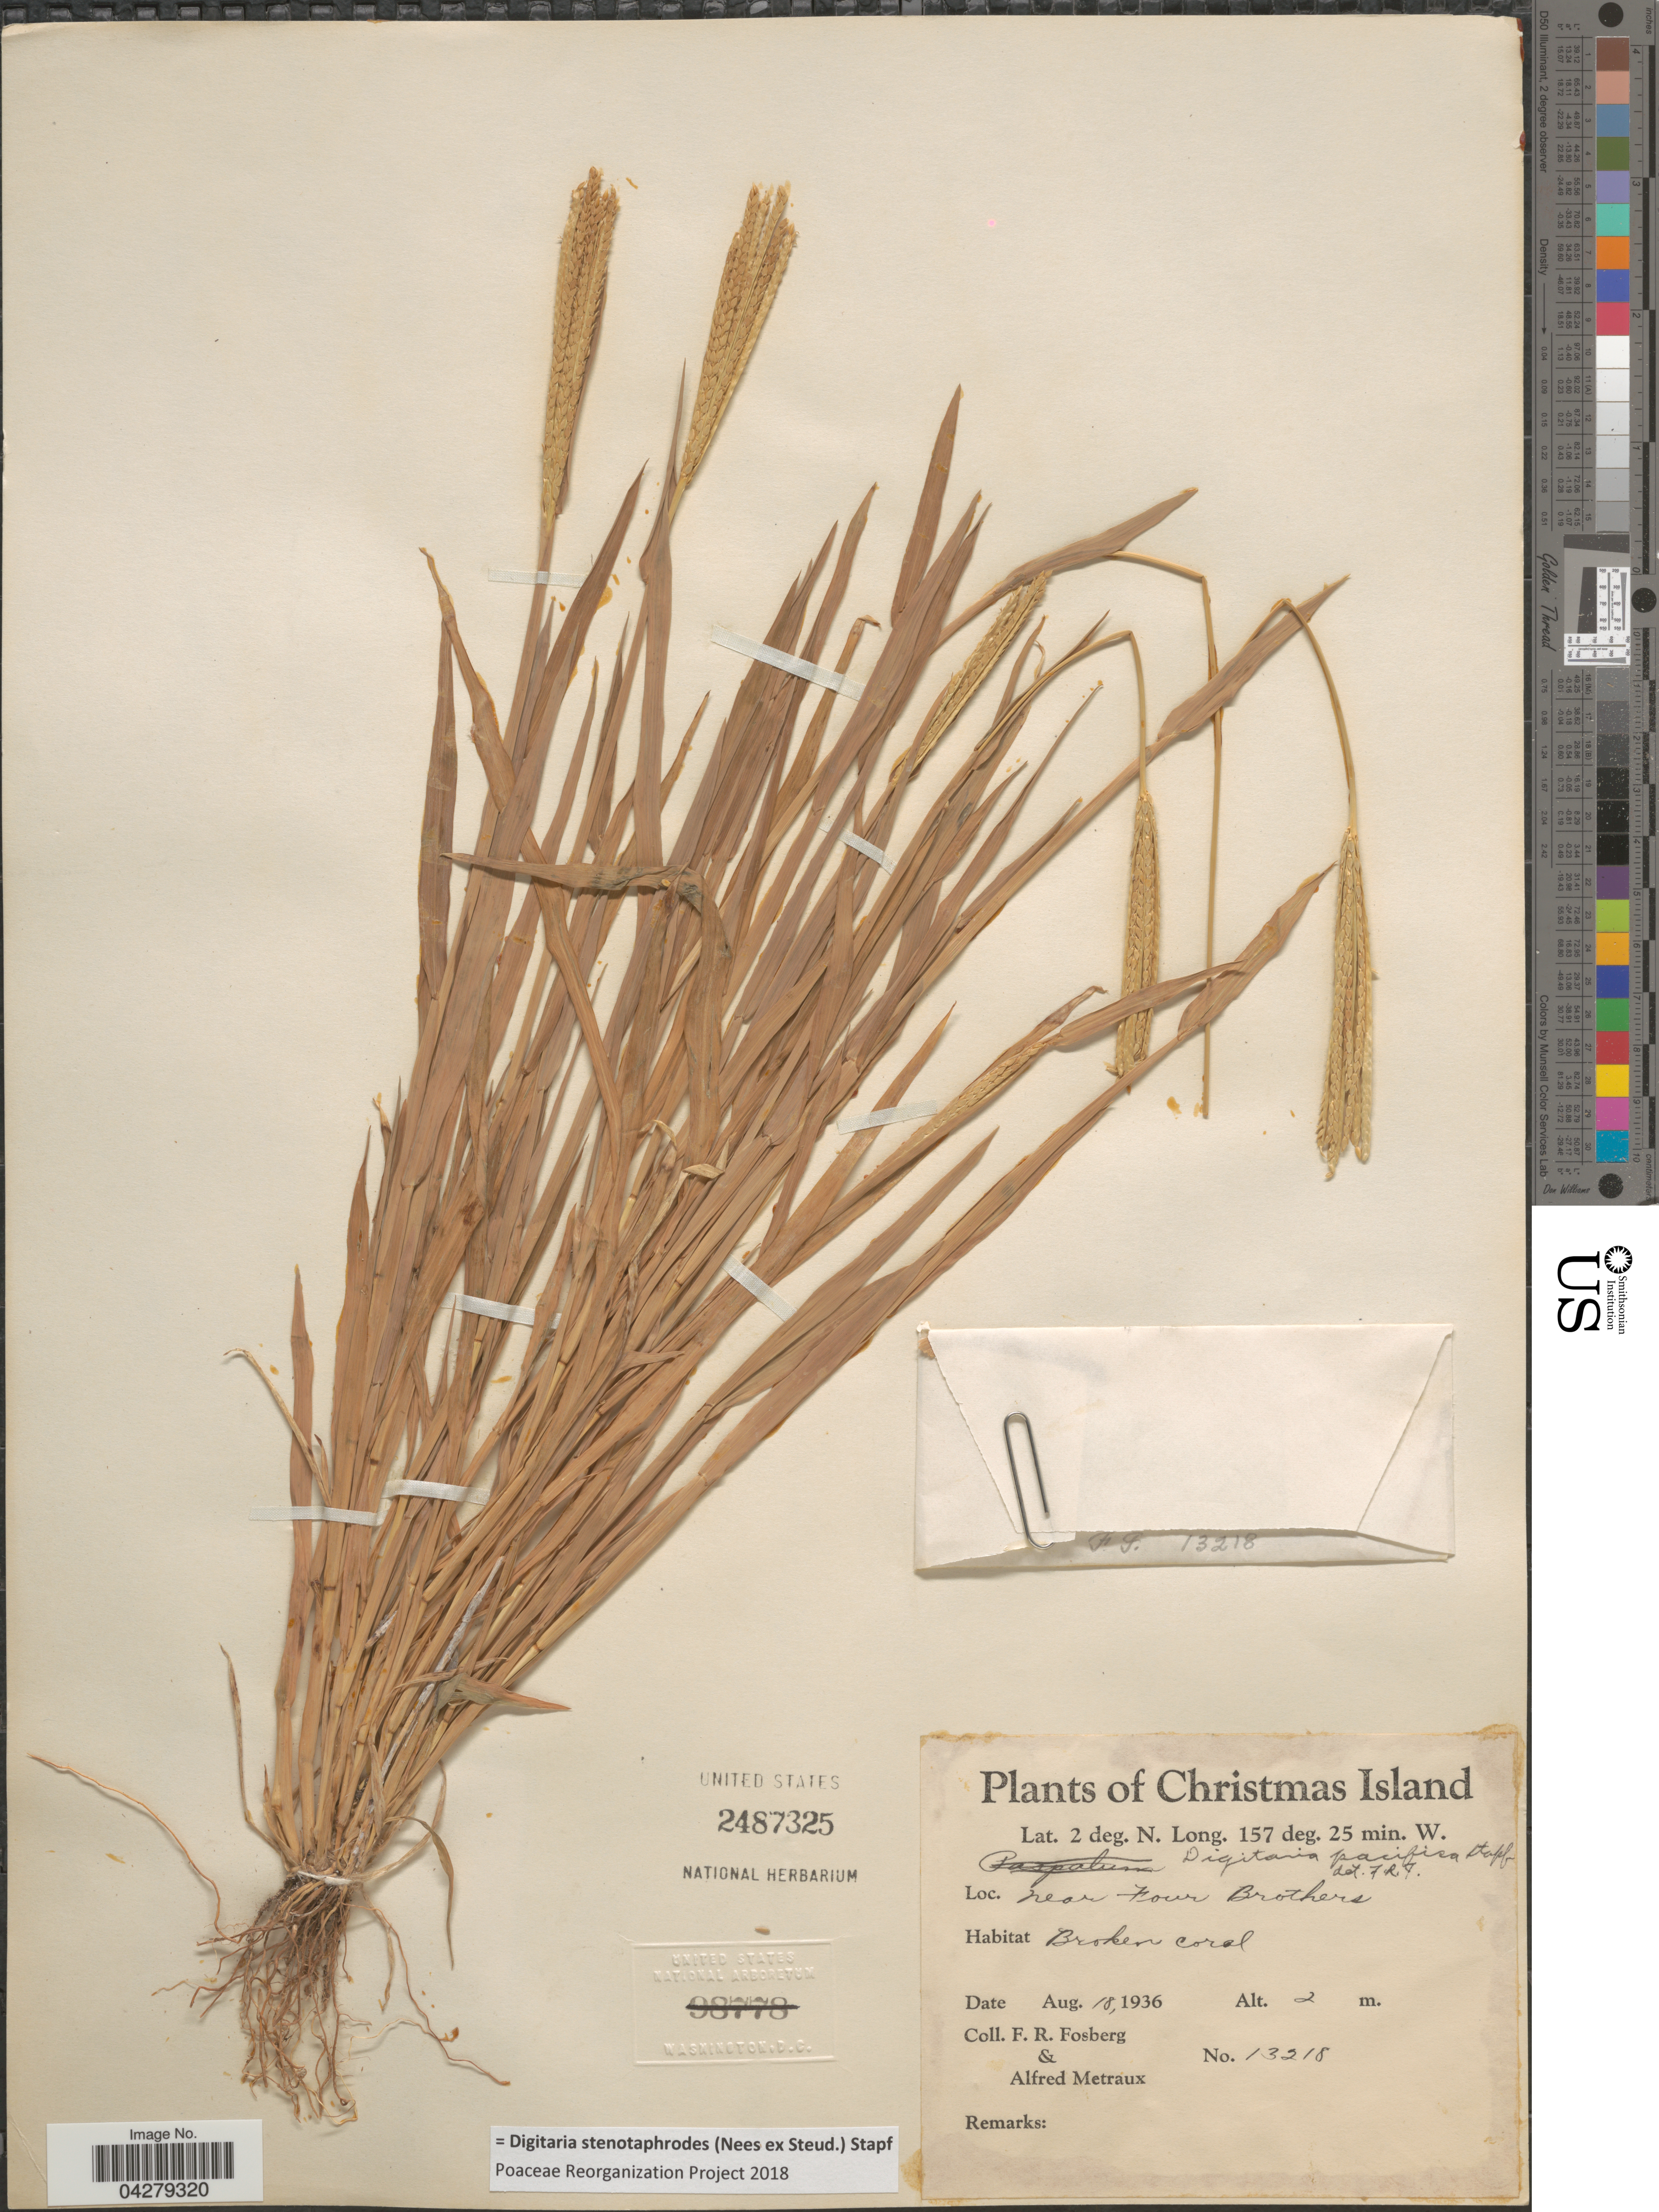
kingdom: Plantae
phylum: Tracheophyta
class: Liliopsida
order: Poales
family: Poaceae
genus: Digitaria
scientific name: Digitaria stenotaphrodes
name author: (Steud.) Stapf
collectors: F. R. Fosberg & A. Metraux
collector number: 13218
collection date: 1936-08-18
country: Kiribati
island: Christmas Island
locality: Christmas Island. Near Four Brothers.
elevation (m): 2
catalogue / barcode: US 2487325